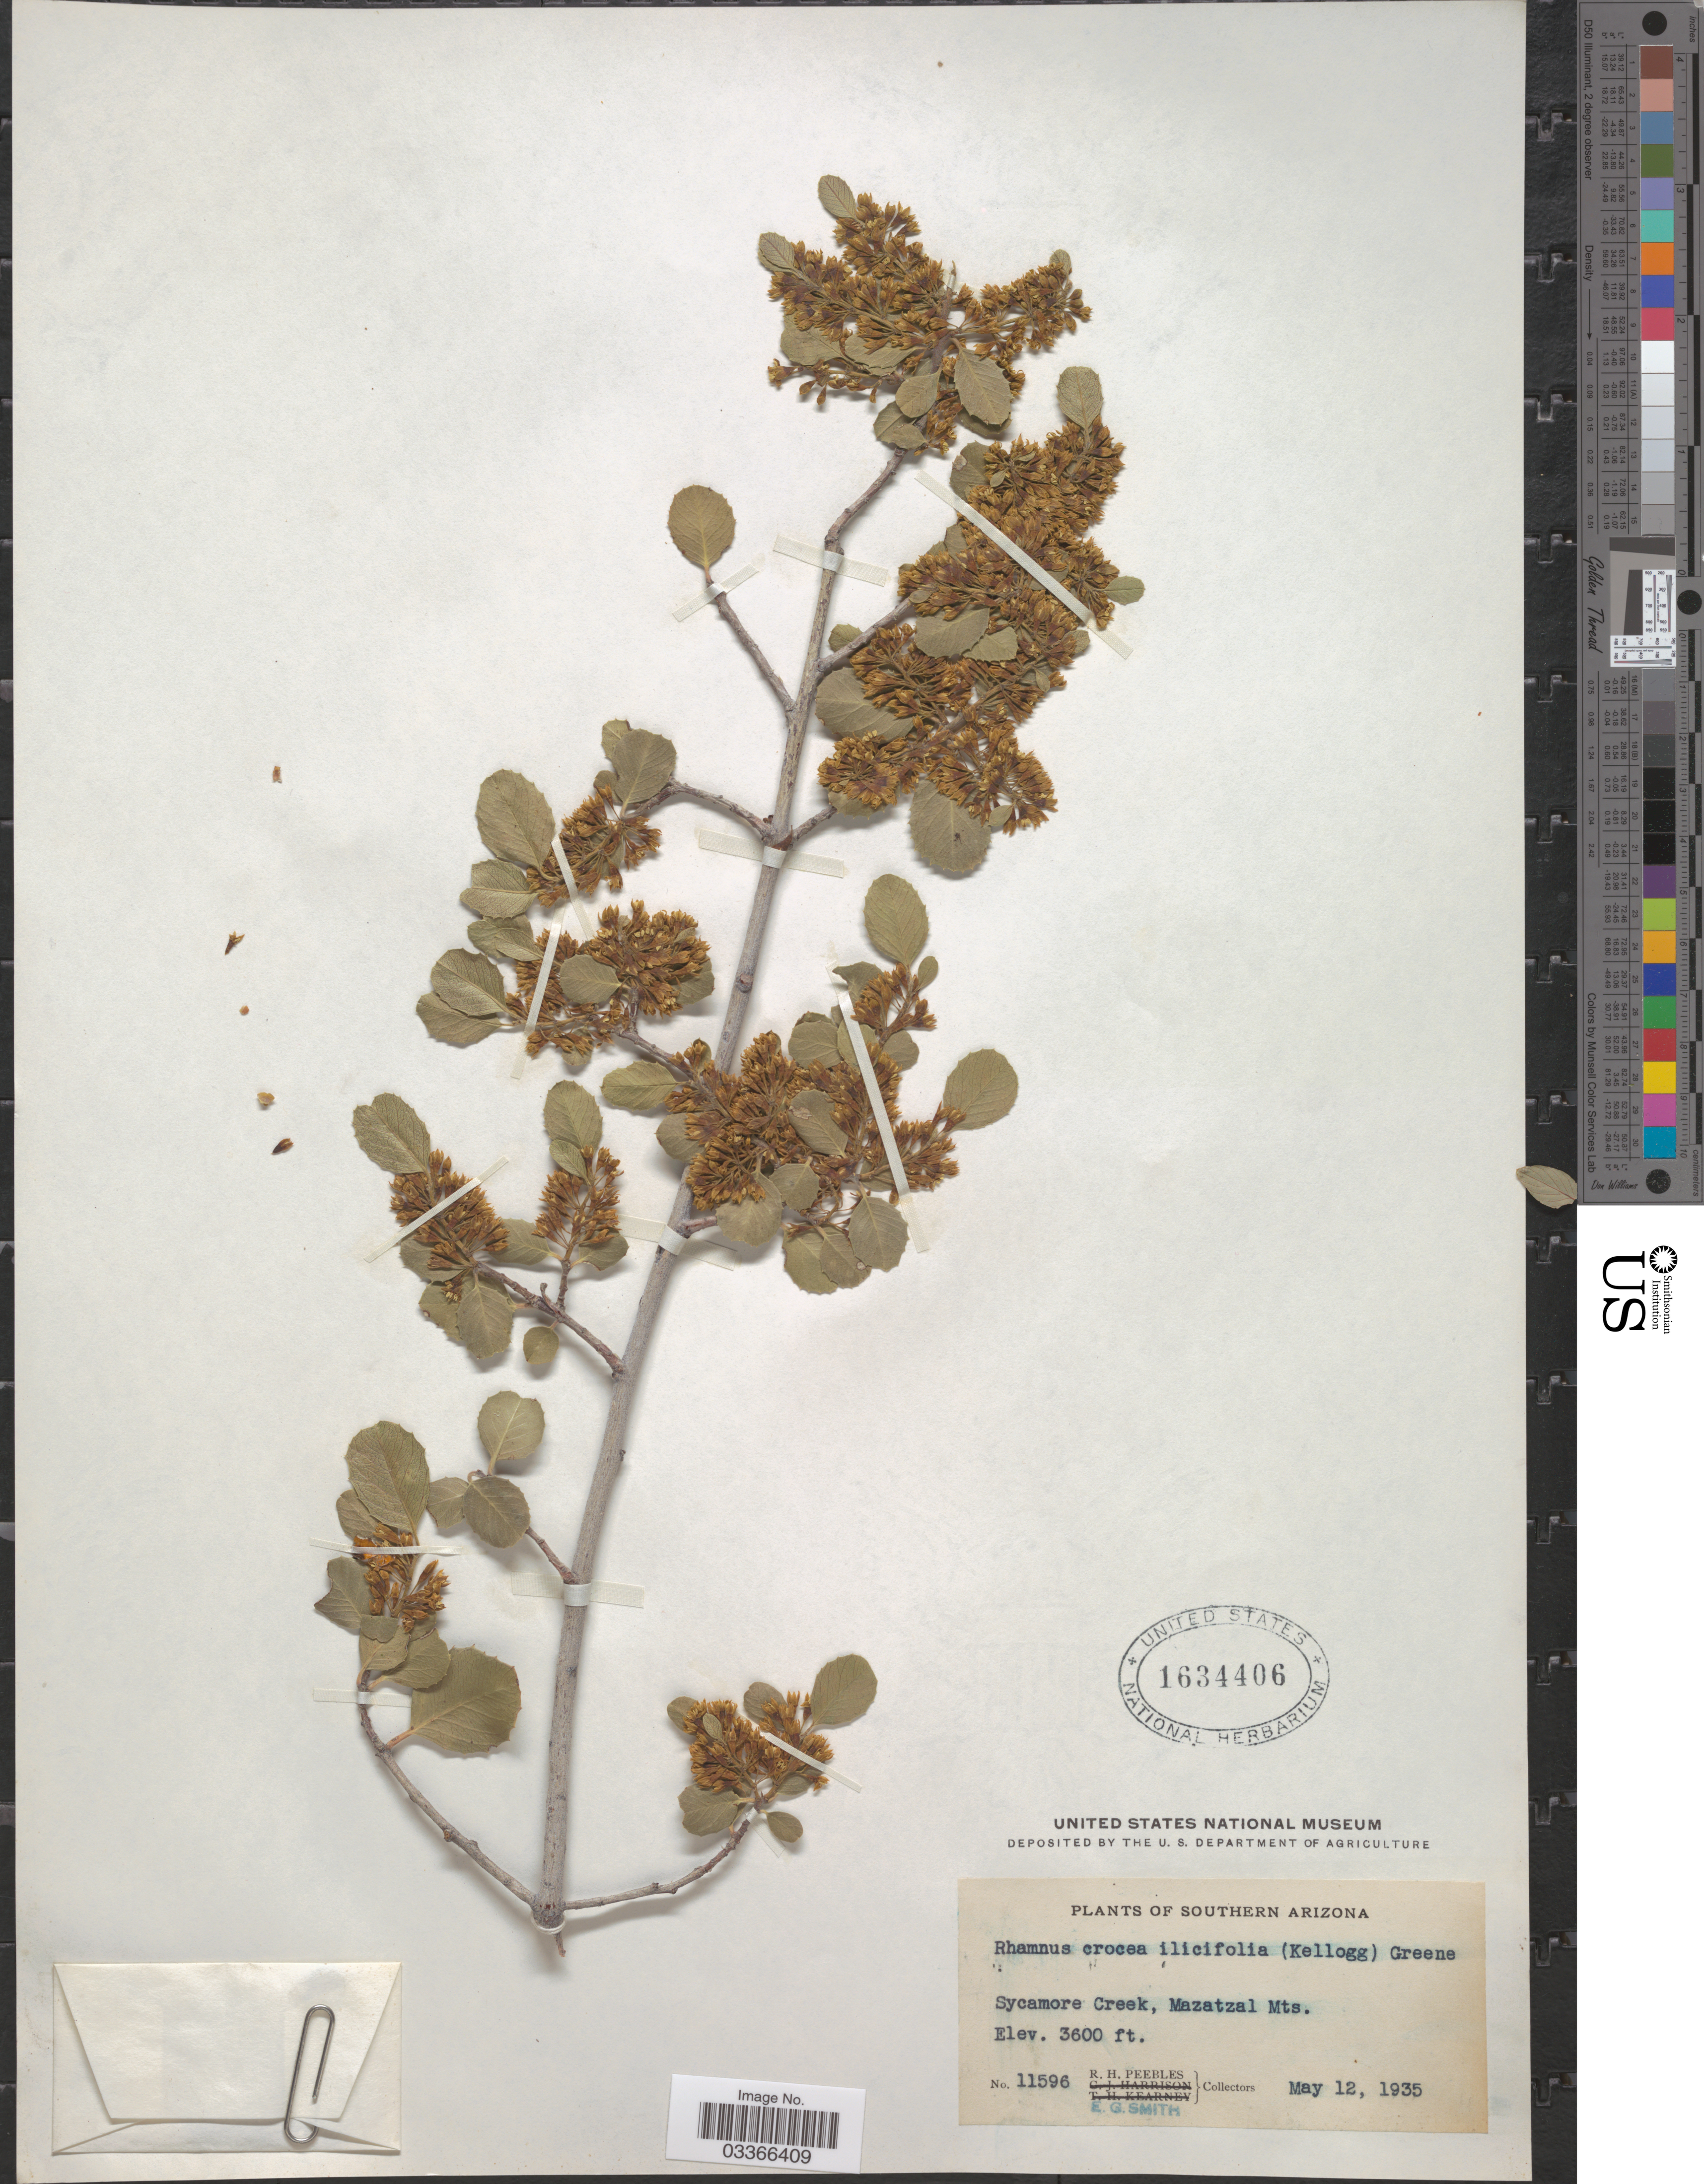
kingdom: Plantae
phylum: Tracheophyta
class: Magnoliopsida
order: Rosales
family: Rhamnaceae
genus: Rhamnus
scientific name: Rhamnus crocea var. ilicifolia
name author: (Kellogg) Greene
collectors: R. H. Peebles & E. G. Smith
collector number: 11596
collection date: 1935-05-12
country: United States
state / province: Arizona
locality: Southern Arizona. Sycamore Creek, Mazatzal Mts.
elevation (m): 1097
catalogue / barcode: US 1634406